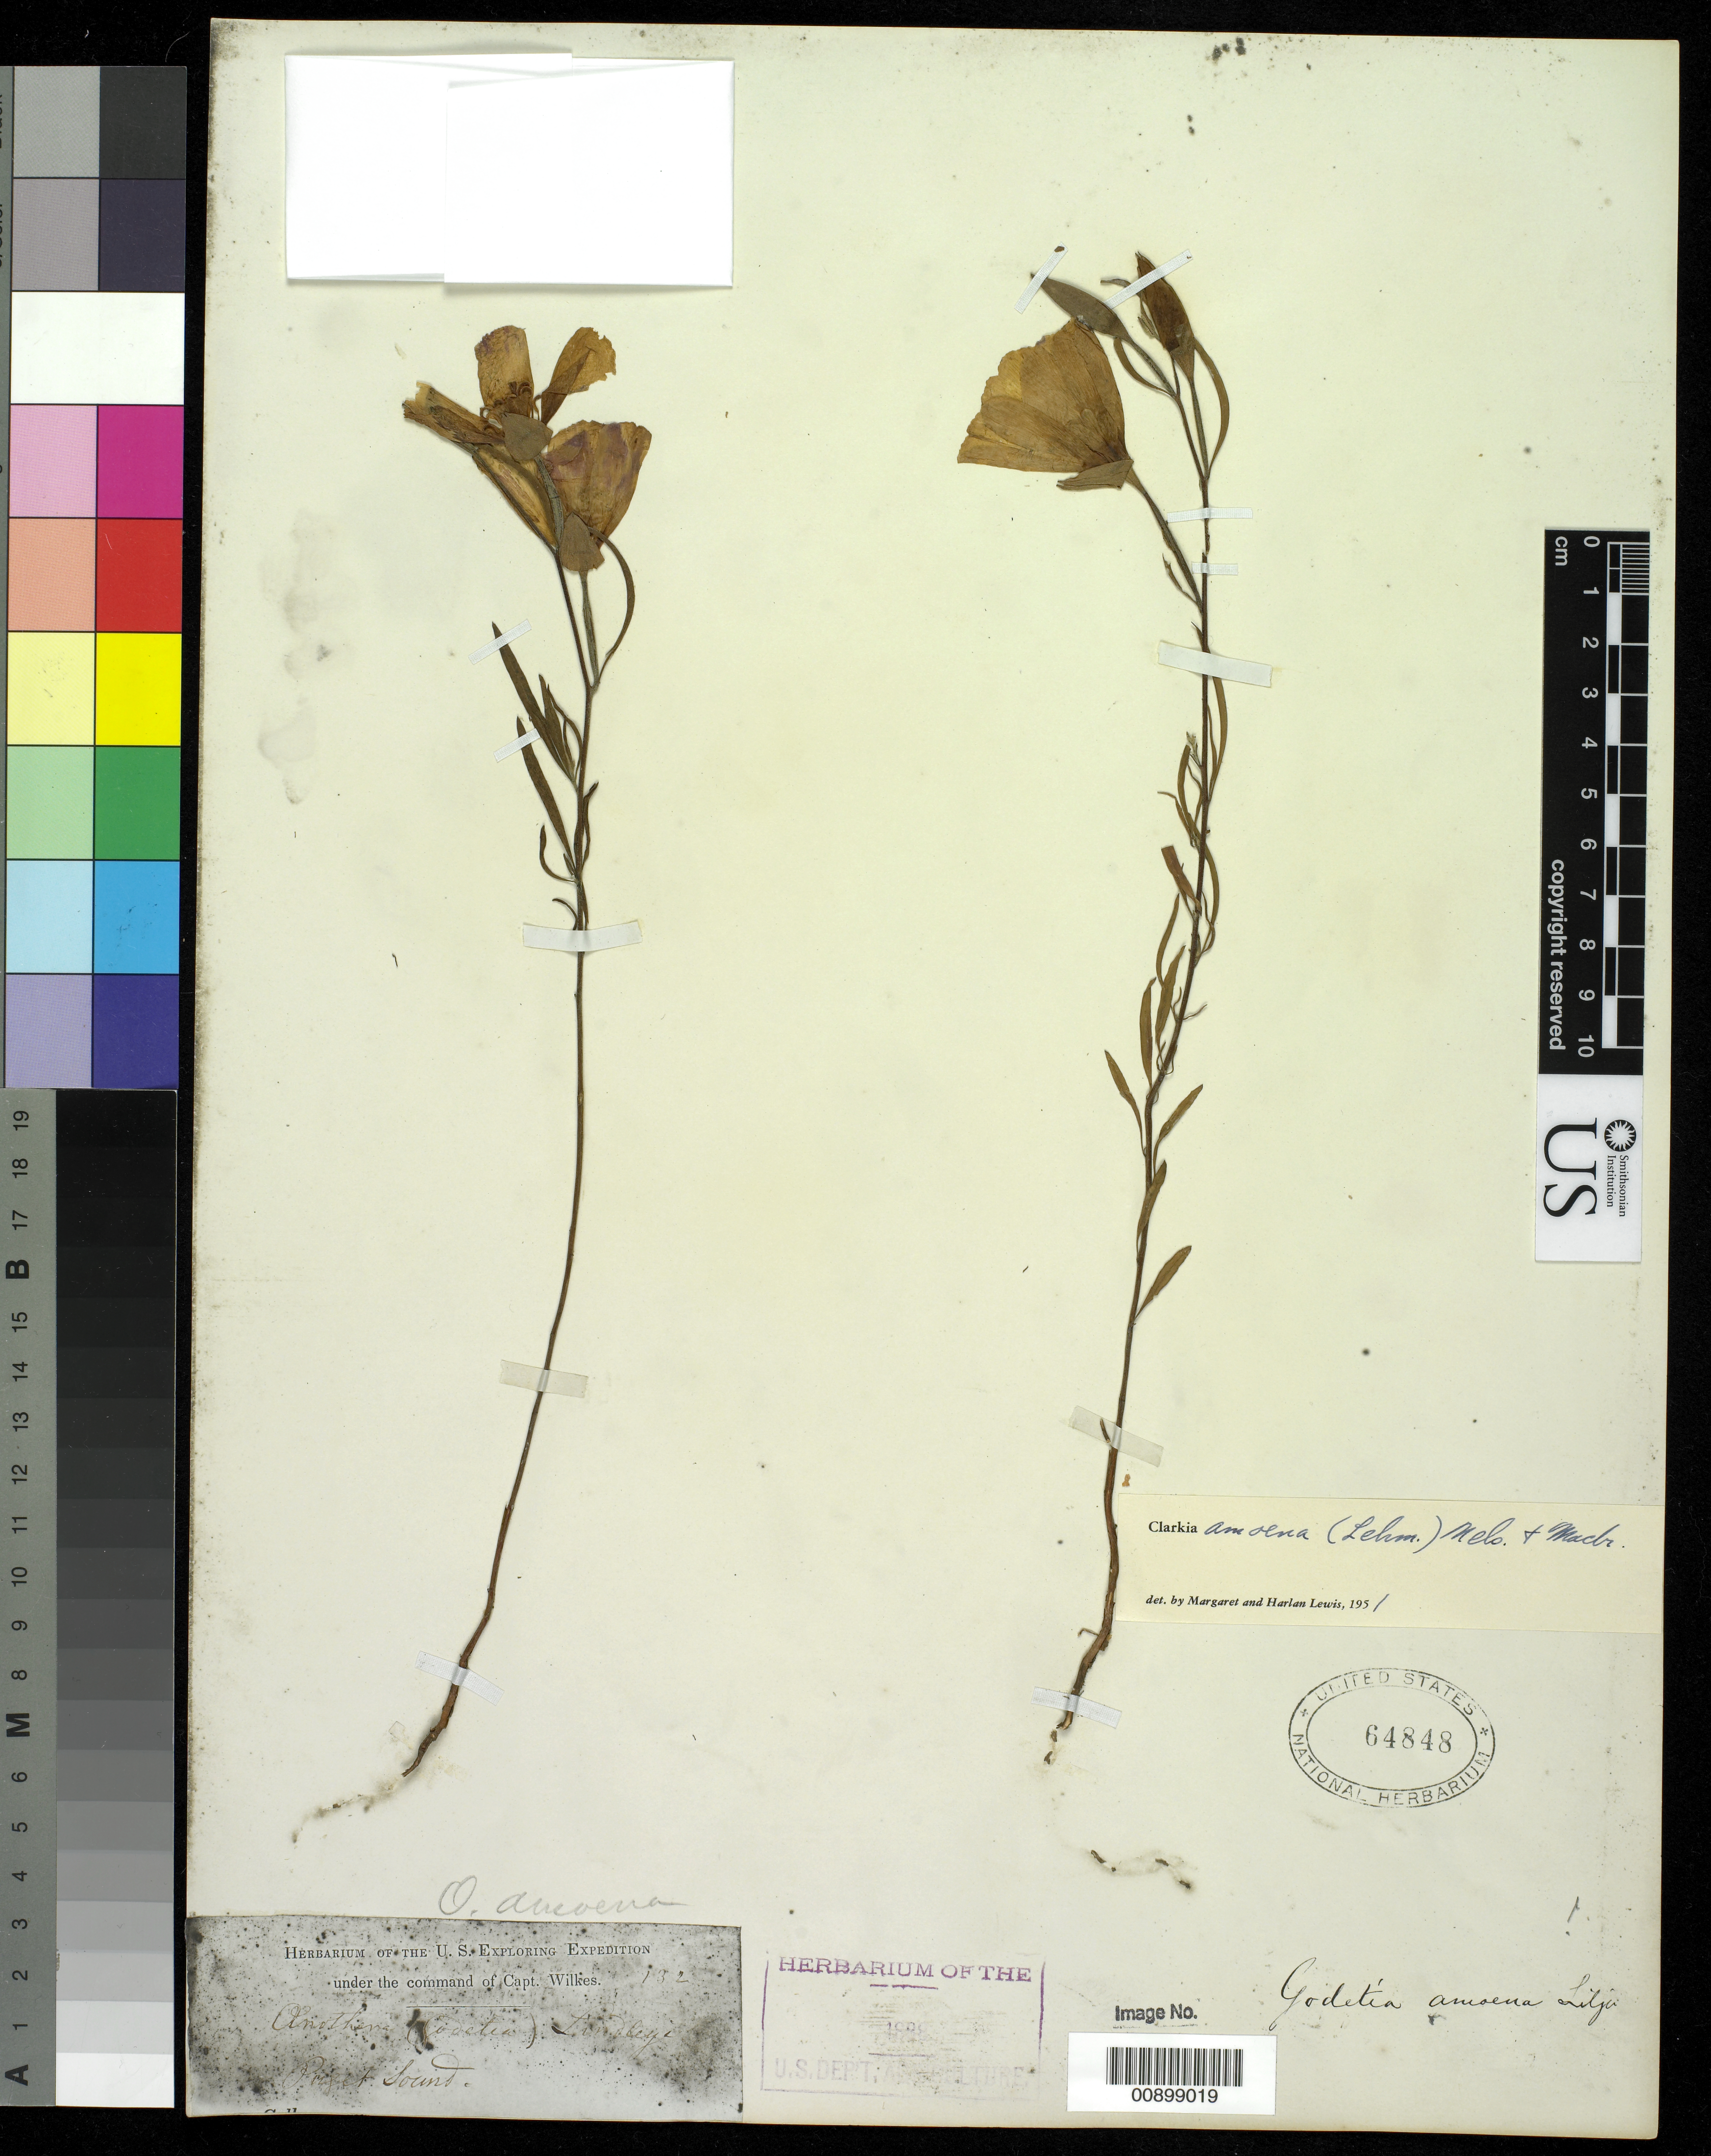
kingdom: Plantae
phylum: Tracheophyta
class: Magnoliopsida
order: Myrtales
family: Onagraceae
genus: Clarkia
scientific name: Clarkia amoena subsp. lindleyi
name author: (Douglas) F. H. Lewis & M.E. Lewis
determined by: Wagner, W. L., (BOT), Smithsonian Institution - National Museum of Natural History (UNITED STATES)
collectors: Wilkes Explor. Exped.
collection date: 1838/1842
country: United States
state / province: Washington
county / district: King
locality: Puget Sound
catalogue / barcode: US 64848